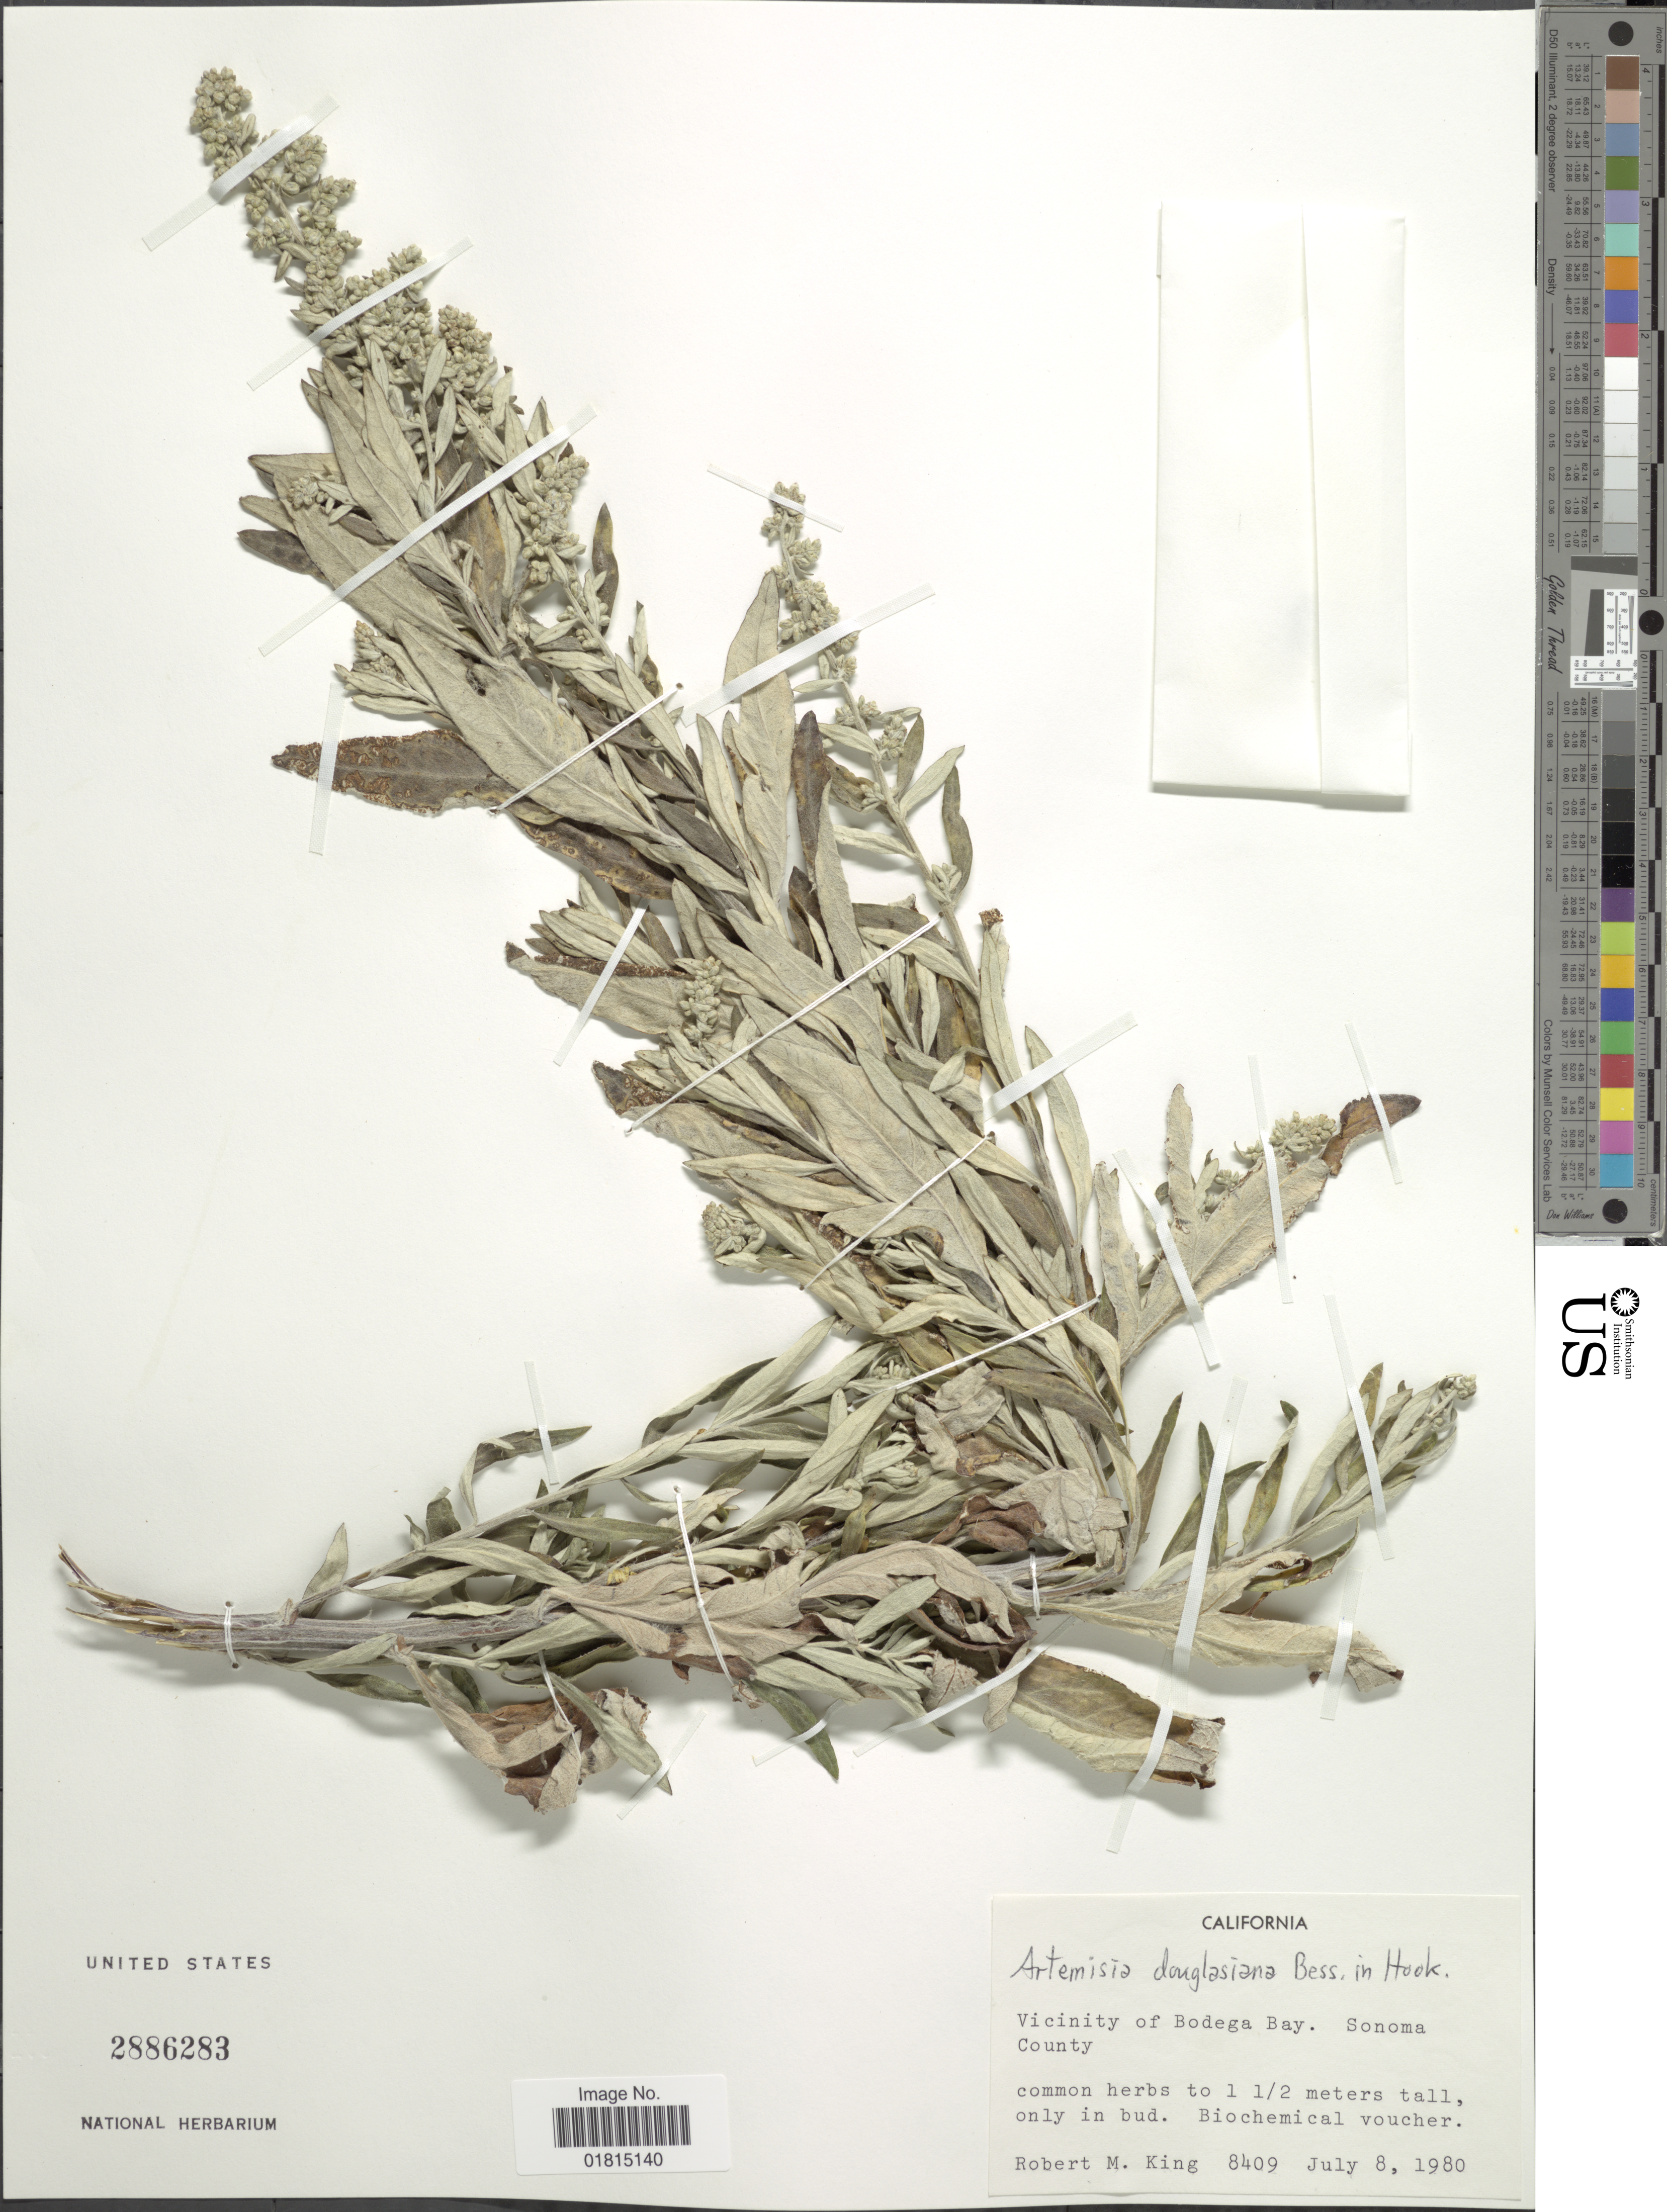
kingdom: Plantae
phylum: Tracheophyta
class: Magnoliopsida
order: Asterales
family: Asteraceae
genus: Artemisia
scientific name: Artemisia douglasiana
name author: Besser ex Hook.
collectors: R. M. King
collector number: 8409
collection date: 1980-07-08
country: United States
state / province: California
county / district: Sonoma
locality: Vicinity of Bodega Bay. Sonoma County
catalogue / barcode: US 2886283